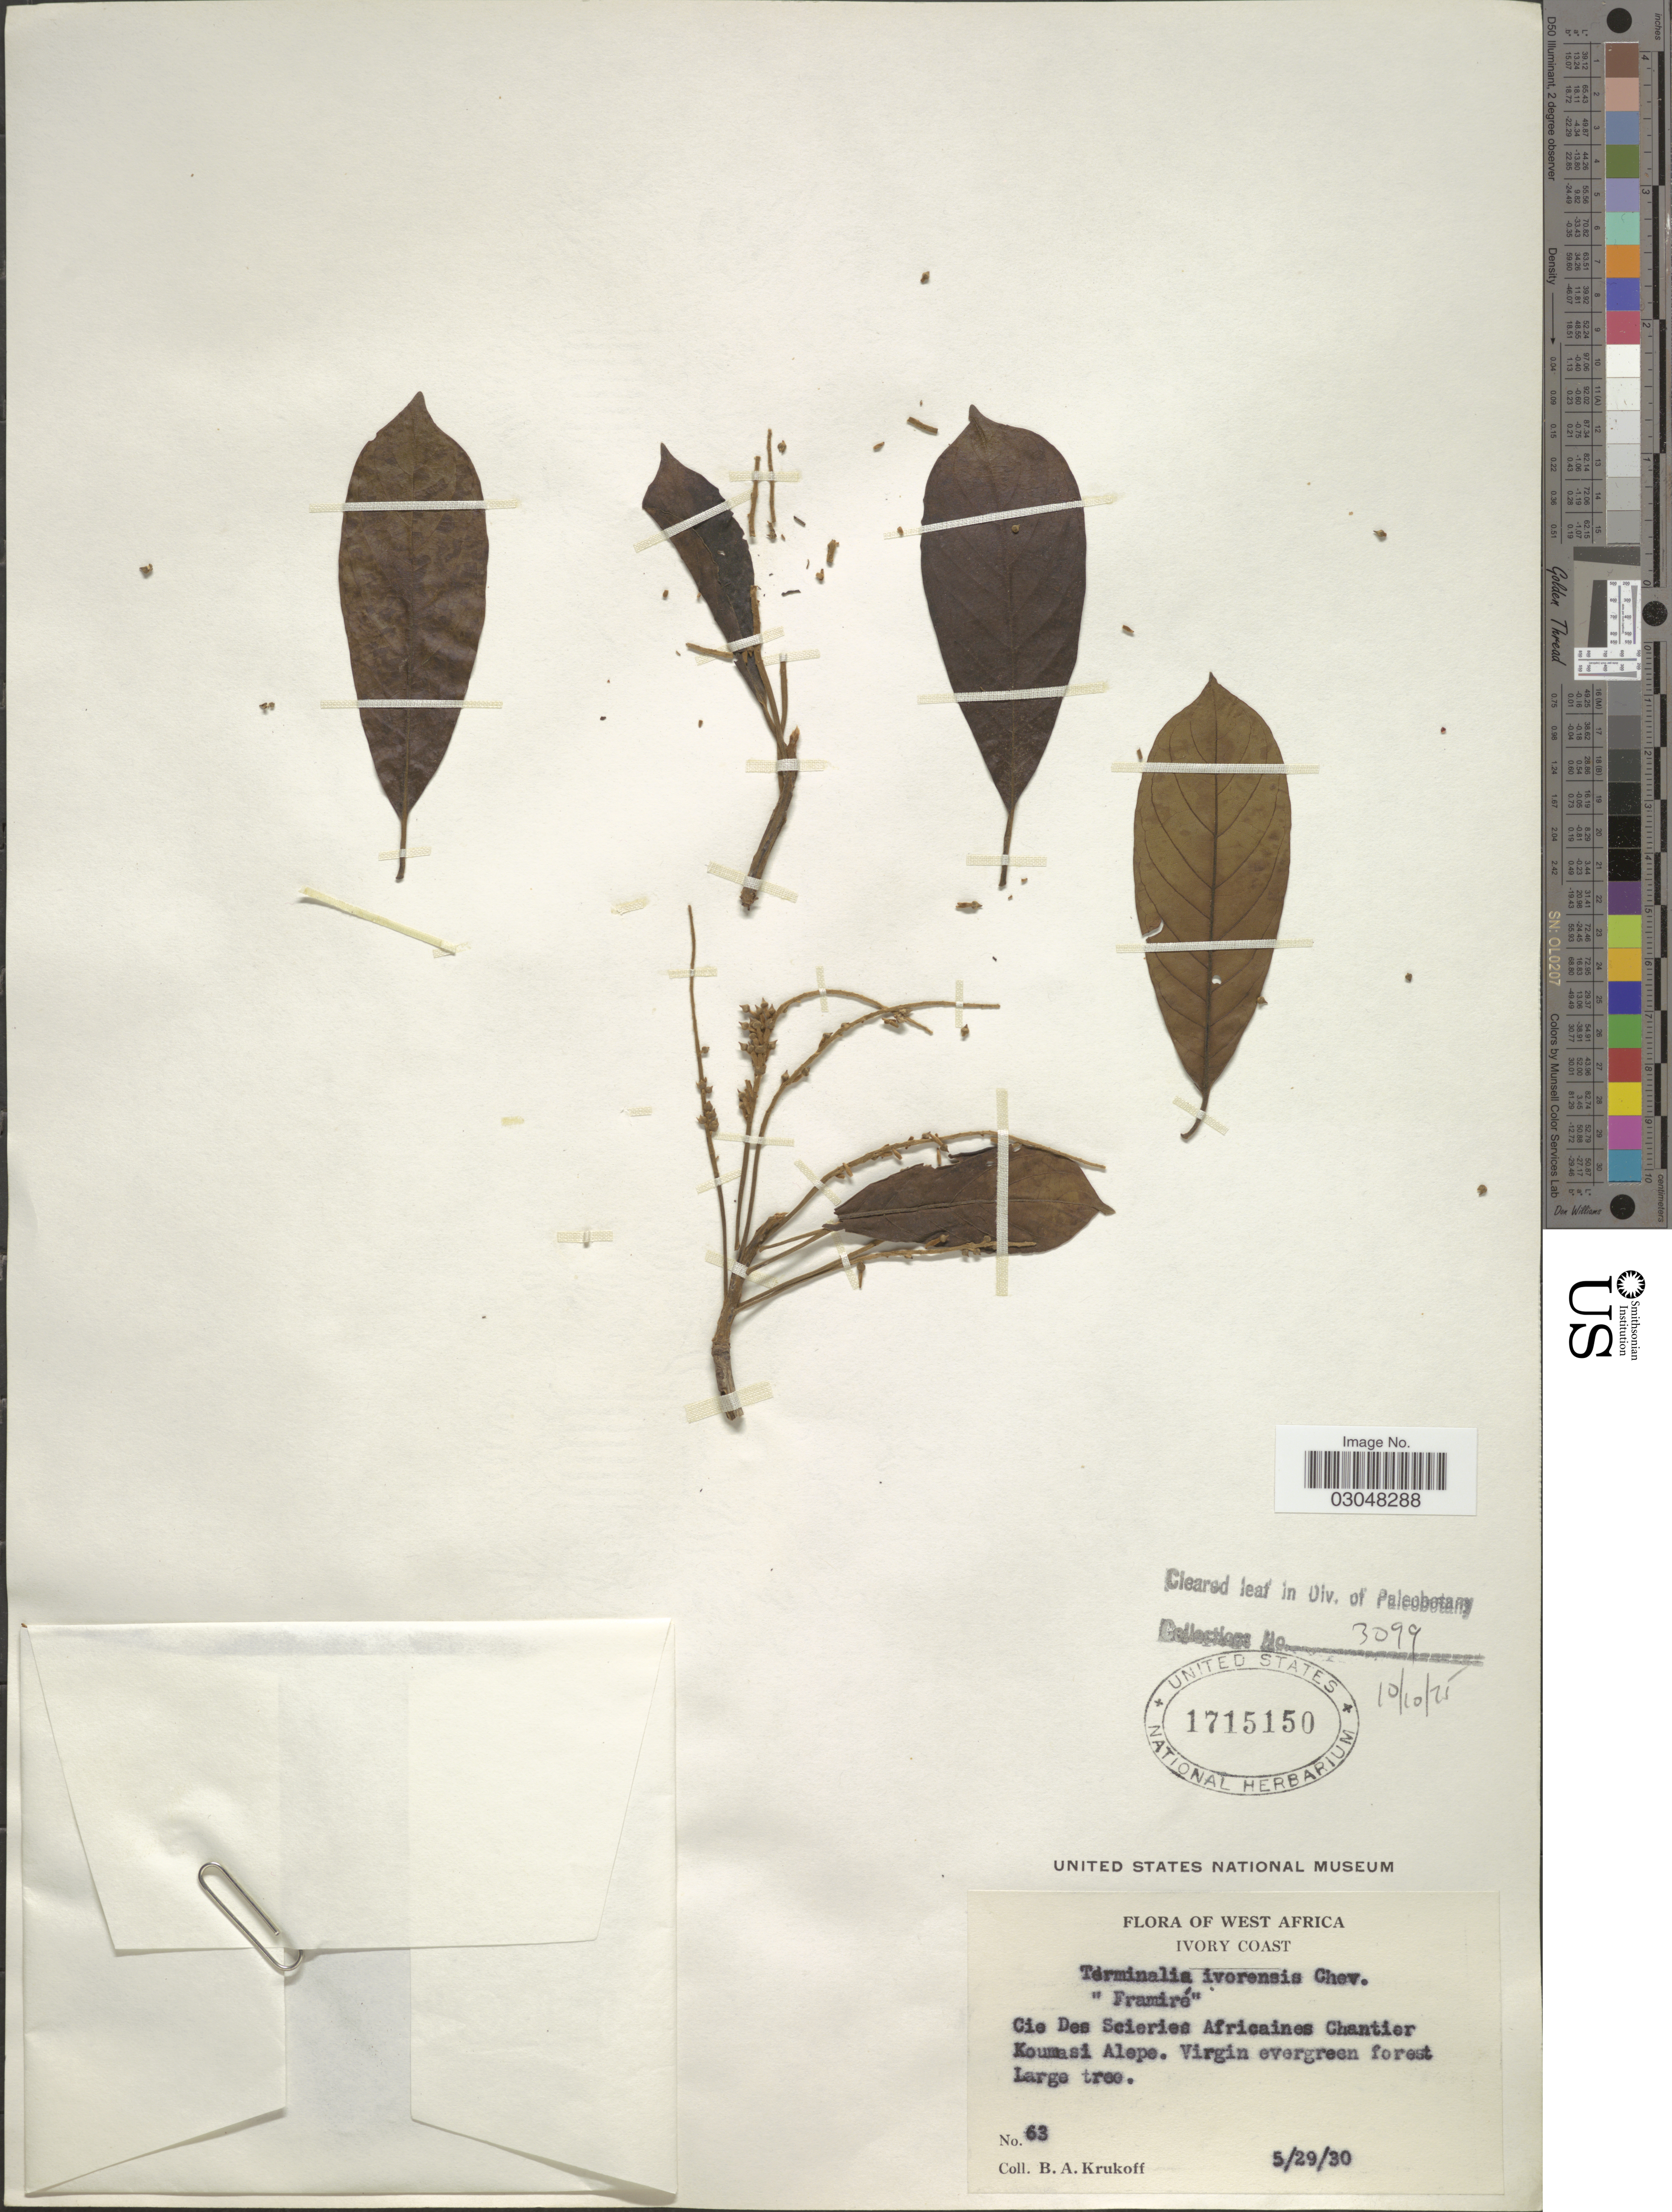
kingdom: Plantae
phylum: Tracheophyta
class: Magnoliopsida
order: Myrtales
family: Combretaceae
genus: Terminalia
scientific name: Terminalia ivorensis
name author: A. Chev.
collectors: B. A. Krukoff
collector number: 63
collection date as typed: Transcribed d/m/y: 29/5/30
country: Ivory Coast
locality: West Africa. Cie Des Scieries Africaines Chantier Koumasi Alepe.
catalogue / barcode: US 1715150